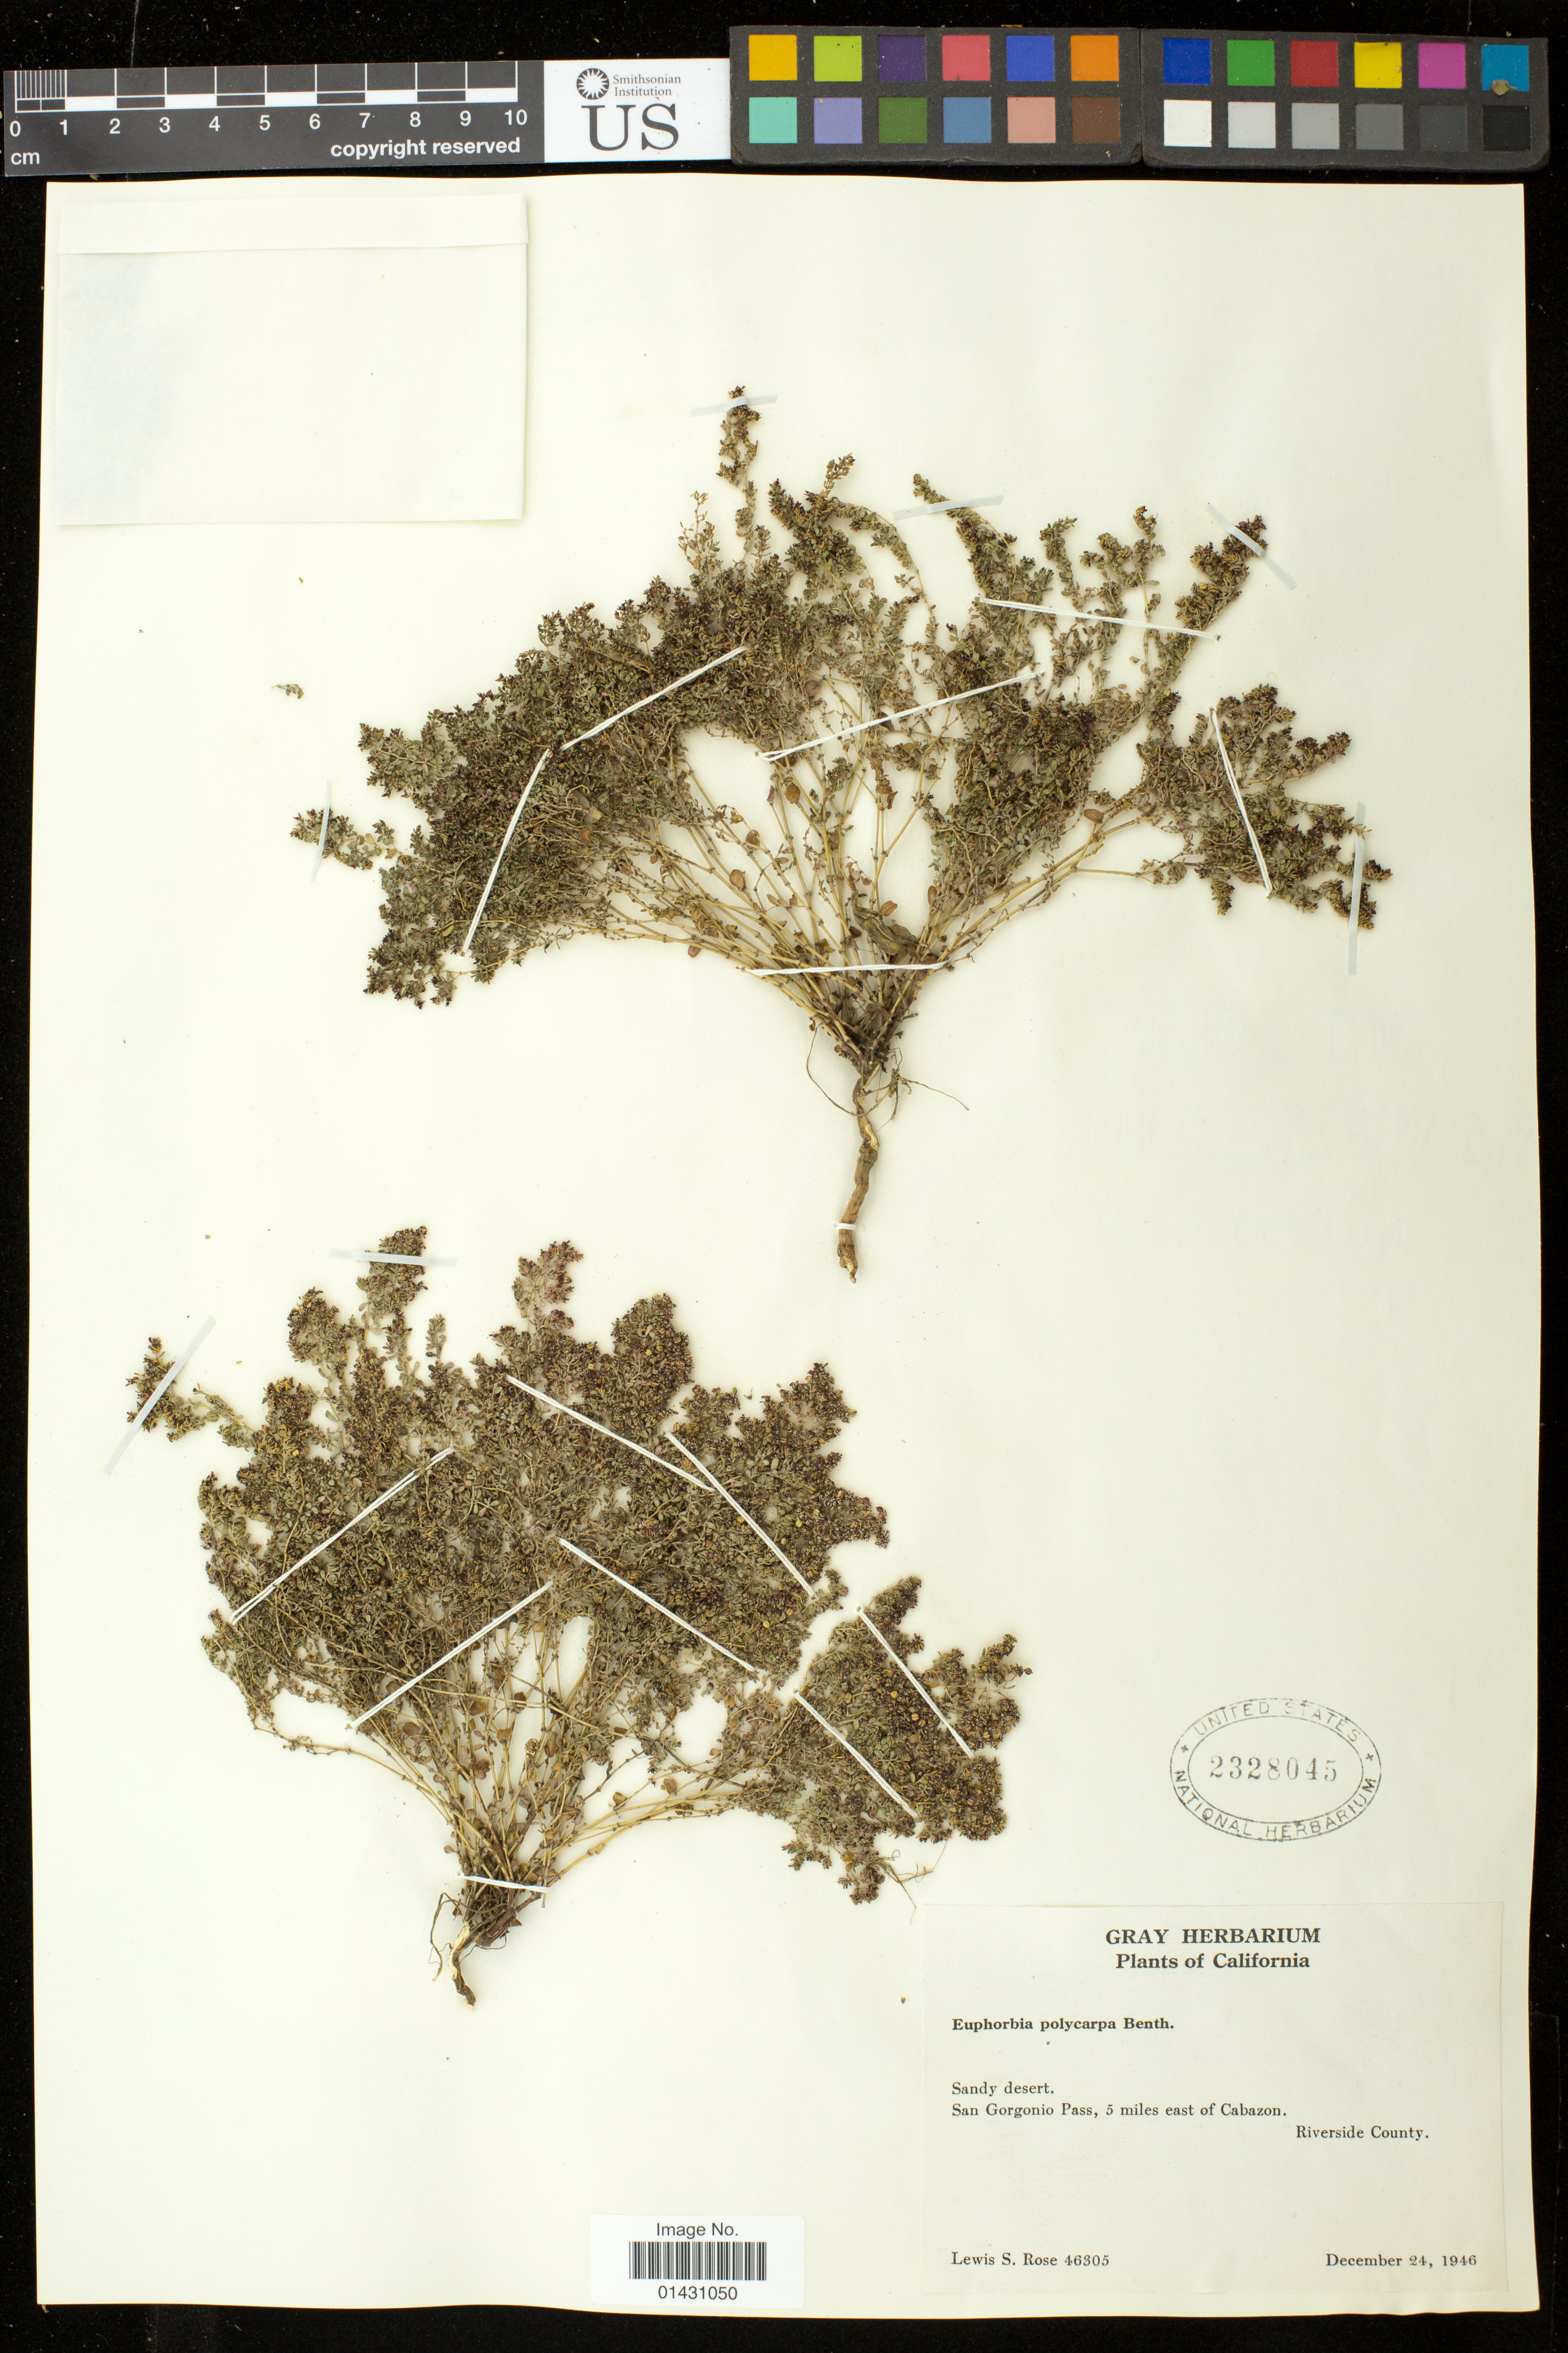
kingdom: Plantae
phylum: Tracheophyta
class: Magnoliopsida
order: Malpighiales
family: Euphorbiaceae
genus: Euphorbia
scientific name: Euphorbia polycarpa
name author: Benth.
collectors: L. S. Rose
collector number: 46305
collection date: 1946-12-24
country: United States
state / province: California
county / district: Riverside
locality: San Gorgonio Pass, 5 miles east of Cabazon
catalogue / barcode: US 2328045